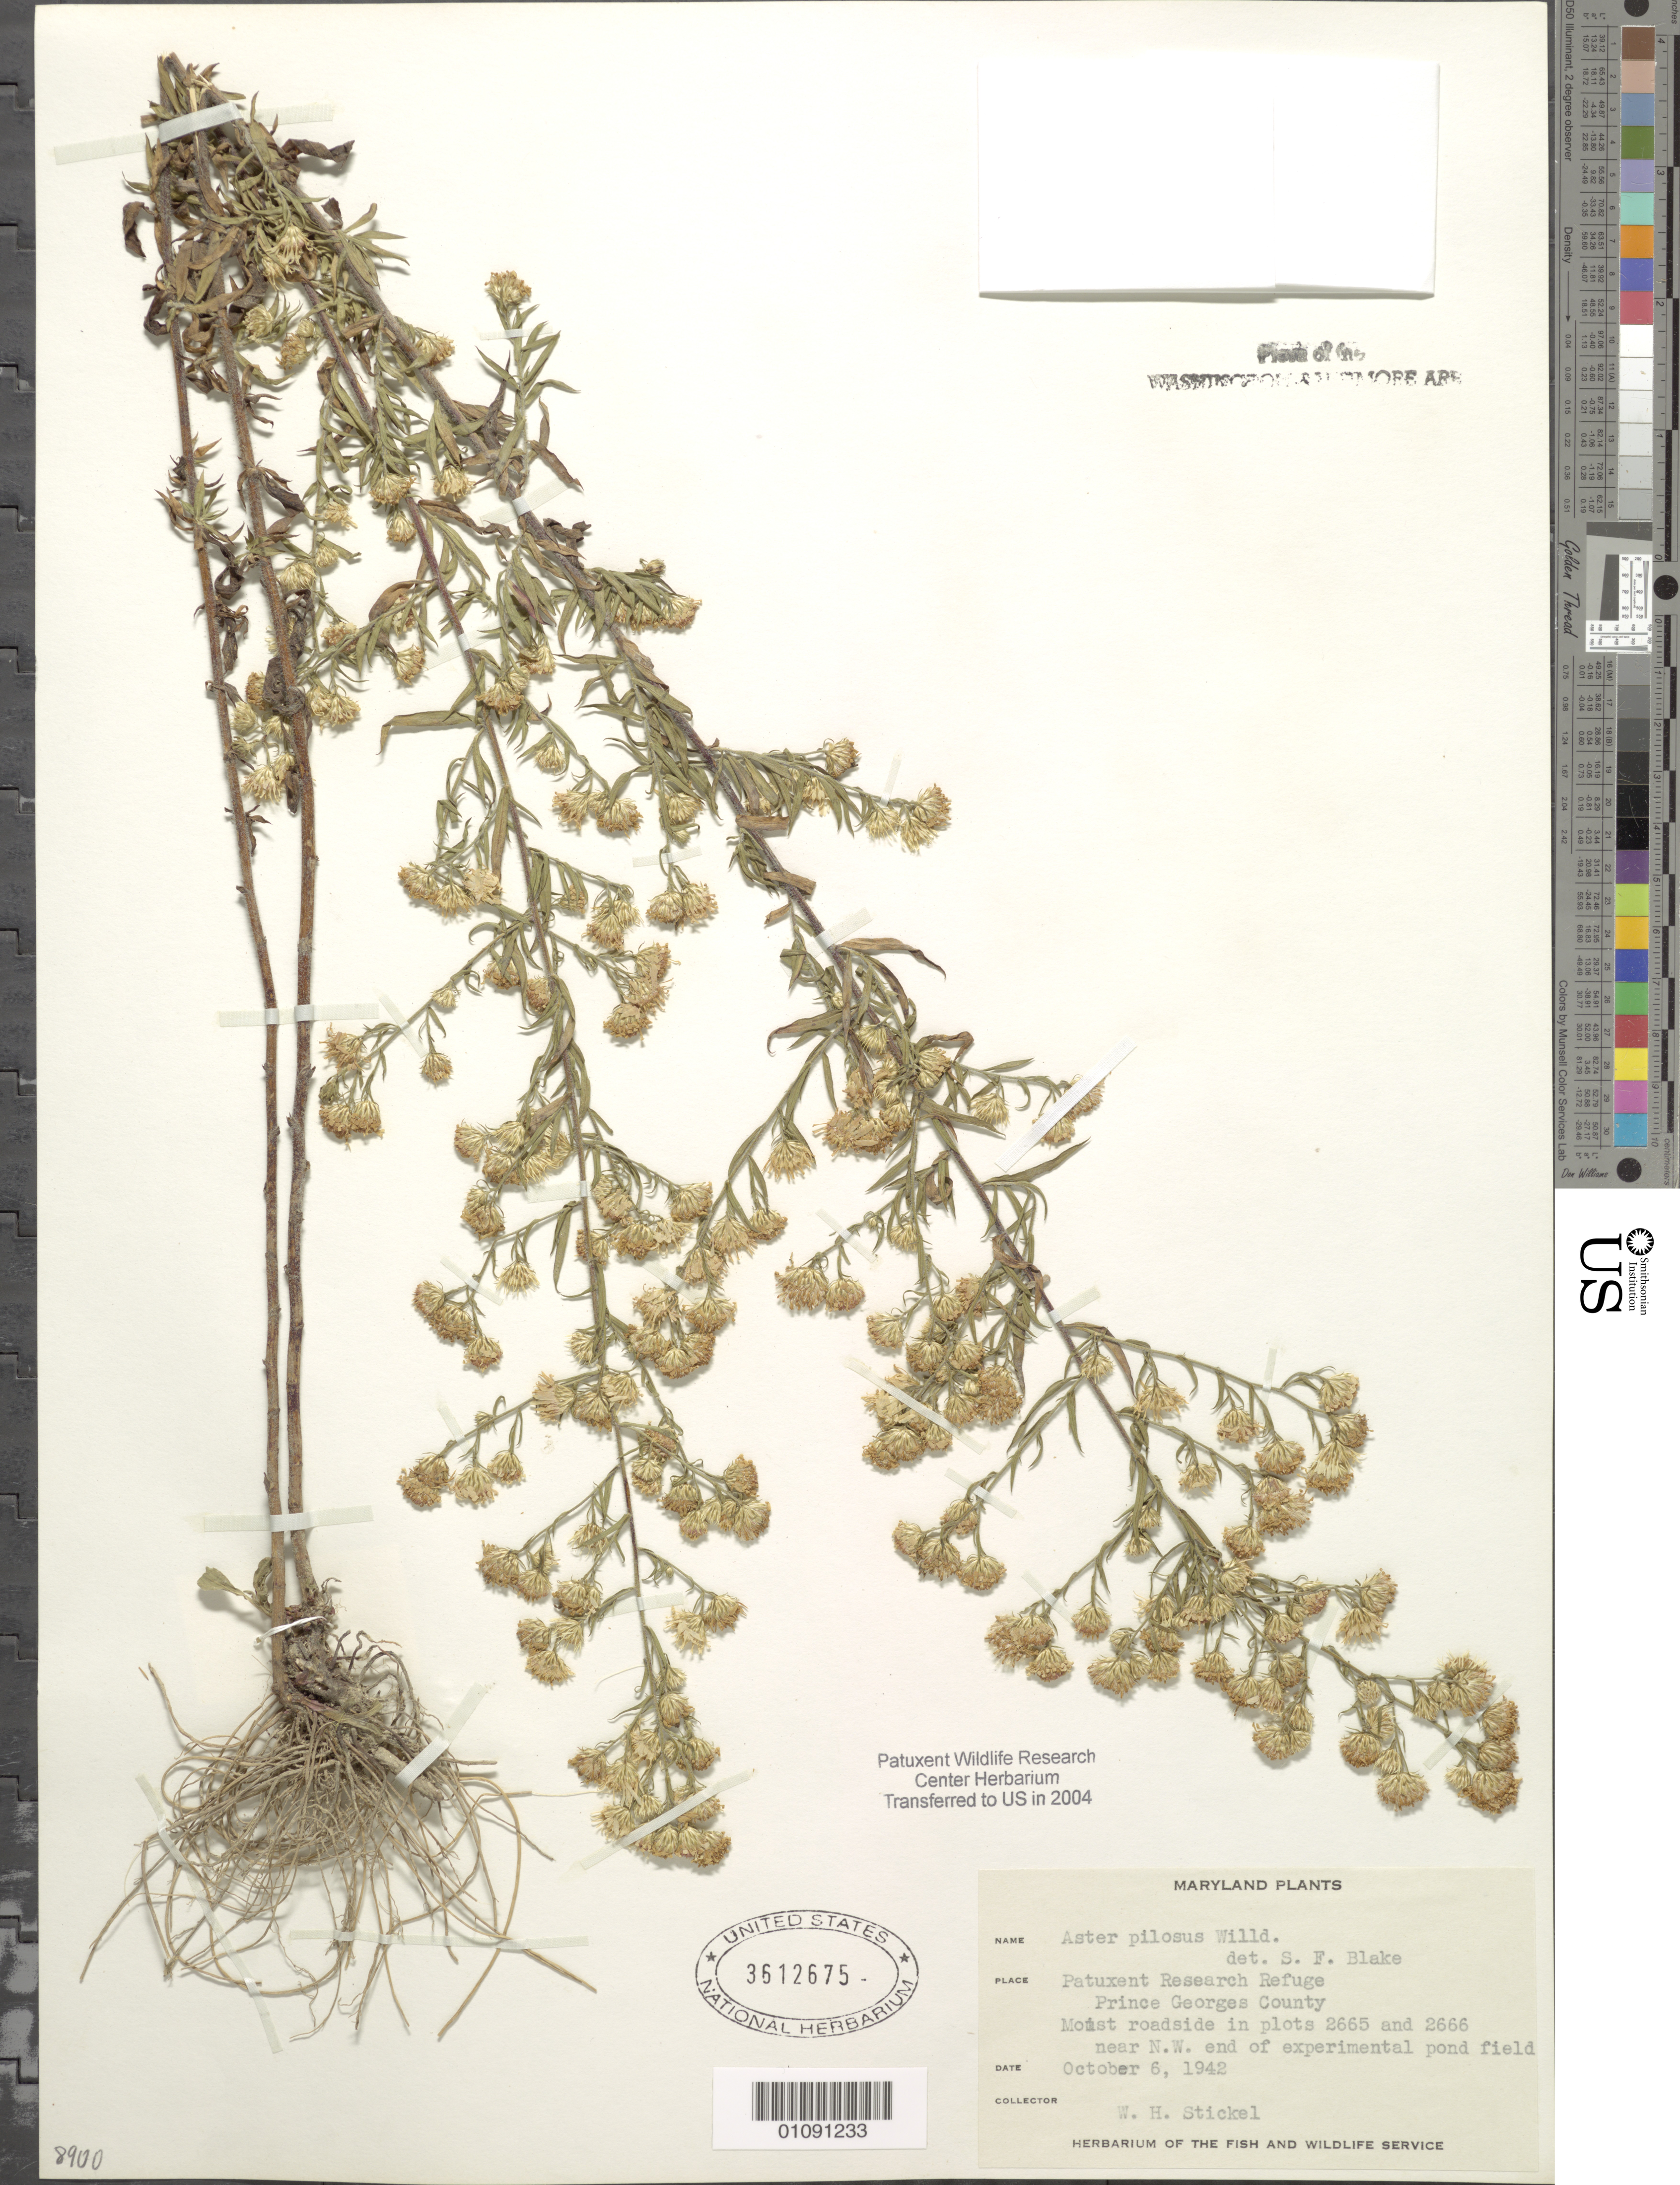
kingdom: Plantae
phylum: Tracheophyta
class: Magnoliopsida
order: Asterales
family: Asteraceae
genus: Symphyotrichum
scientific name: Symphyotrichum pilosum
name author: (Willd.) G.L. Nesom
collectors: W. Stickel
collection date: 1942-10-06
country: United States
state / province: Maryland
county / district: Prince George's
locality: Patuxent Wildlife Refuge. In plots 2665 and 2666 near N.W. end of experimental pond field.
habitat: Moist roadside.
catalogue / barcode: US 3612675